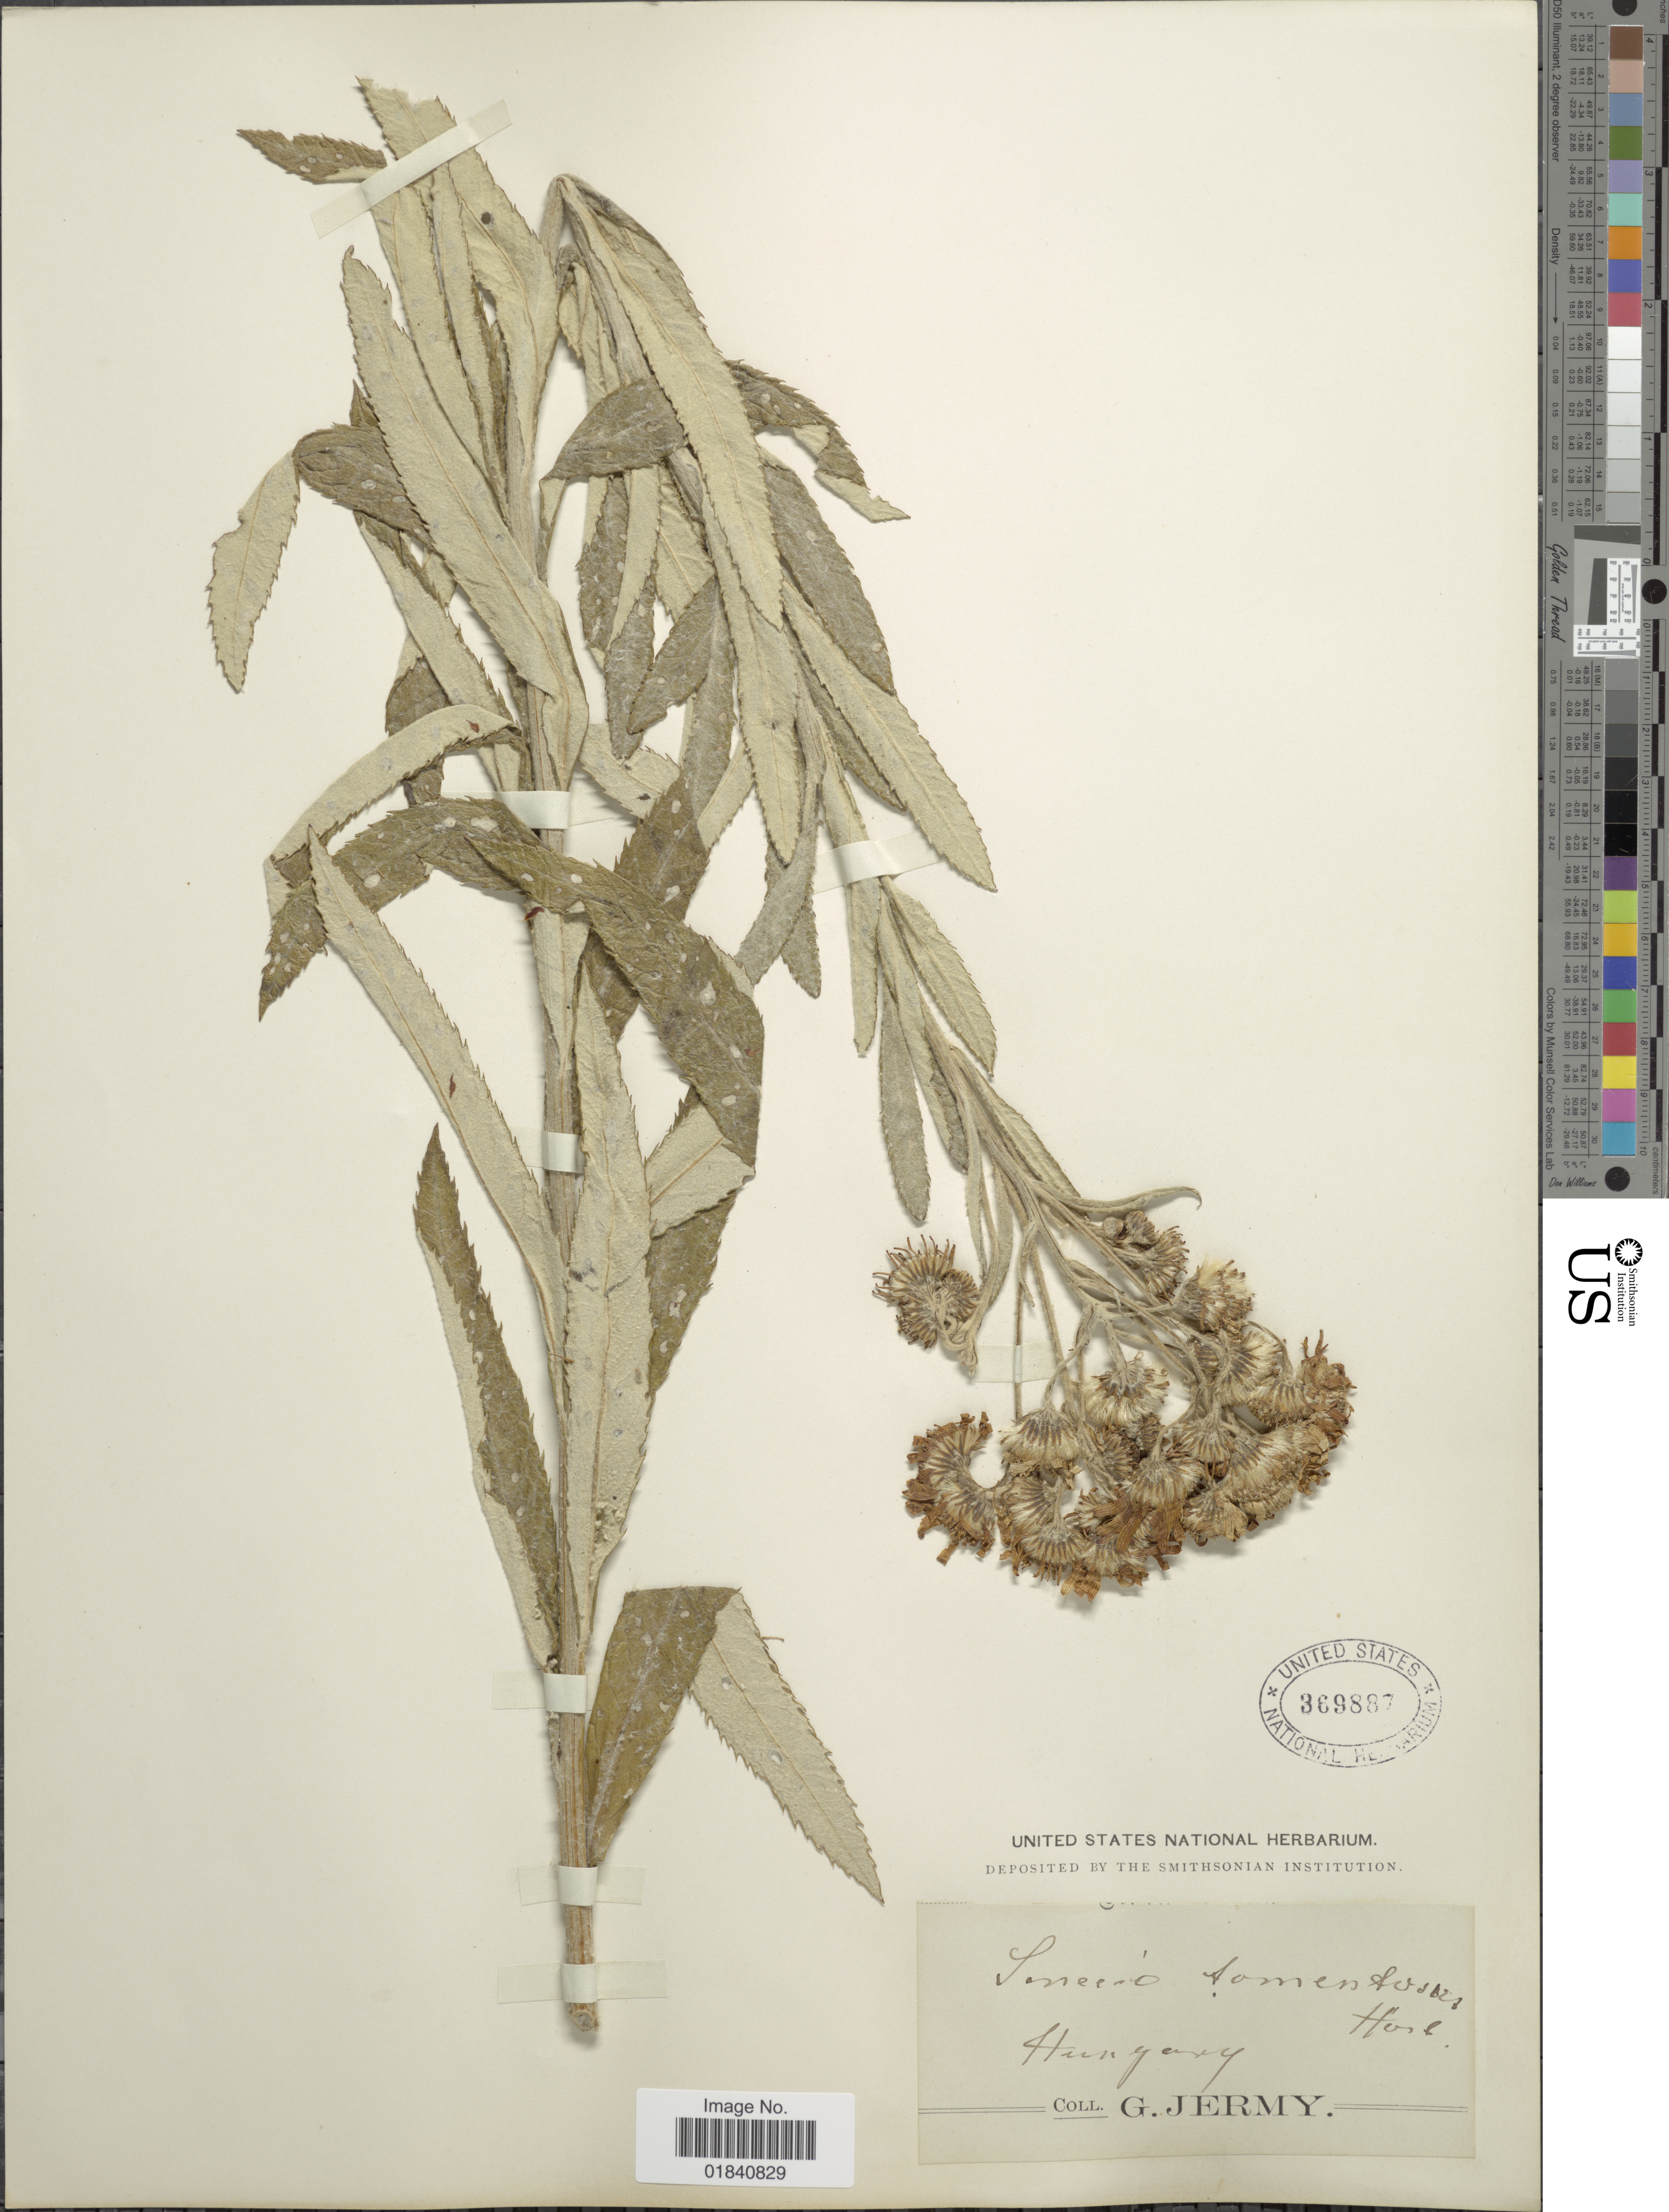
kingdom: Plantae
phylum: Tracheophyta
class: Magnoliopsida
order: Asterales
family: Asteraceae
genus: Senecio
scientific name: Senecio tomentosus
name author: Host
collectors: G. Jermy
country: Hungary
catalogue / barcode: US 369887